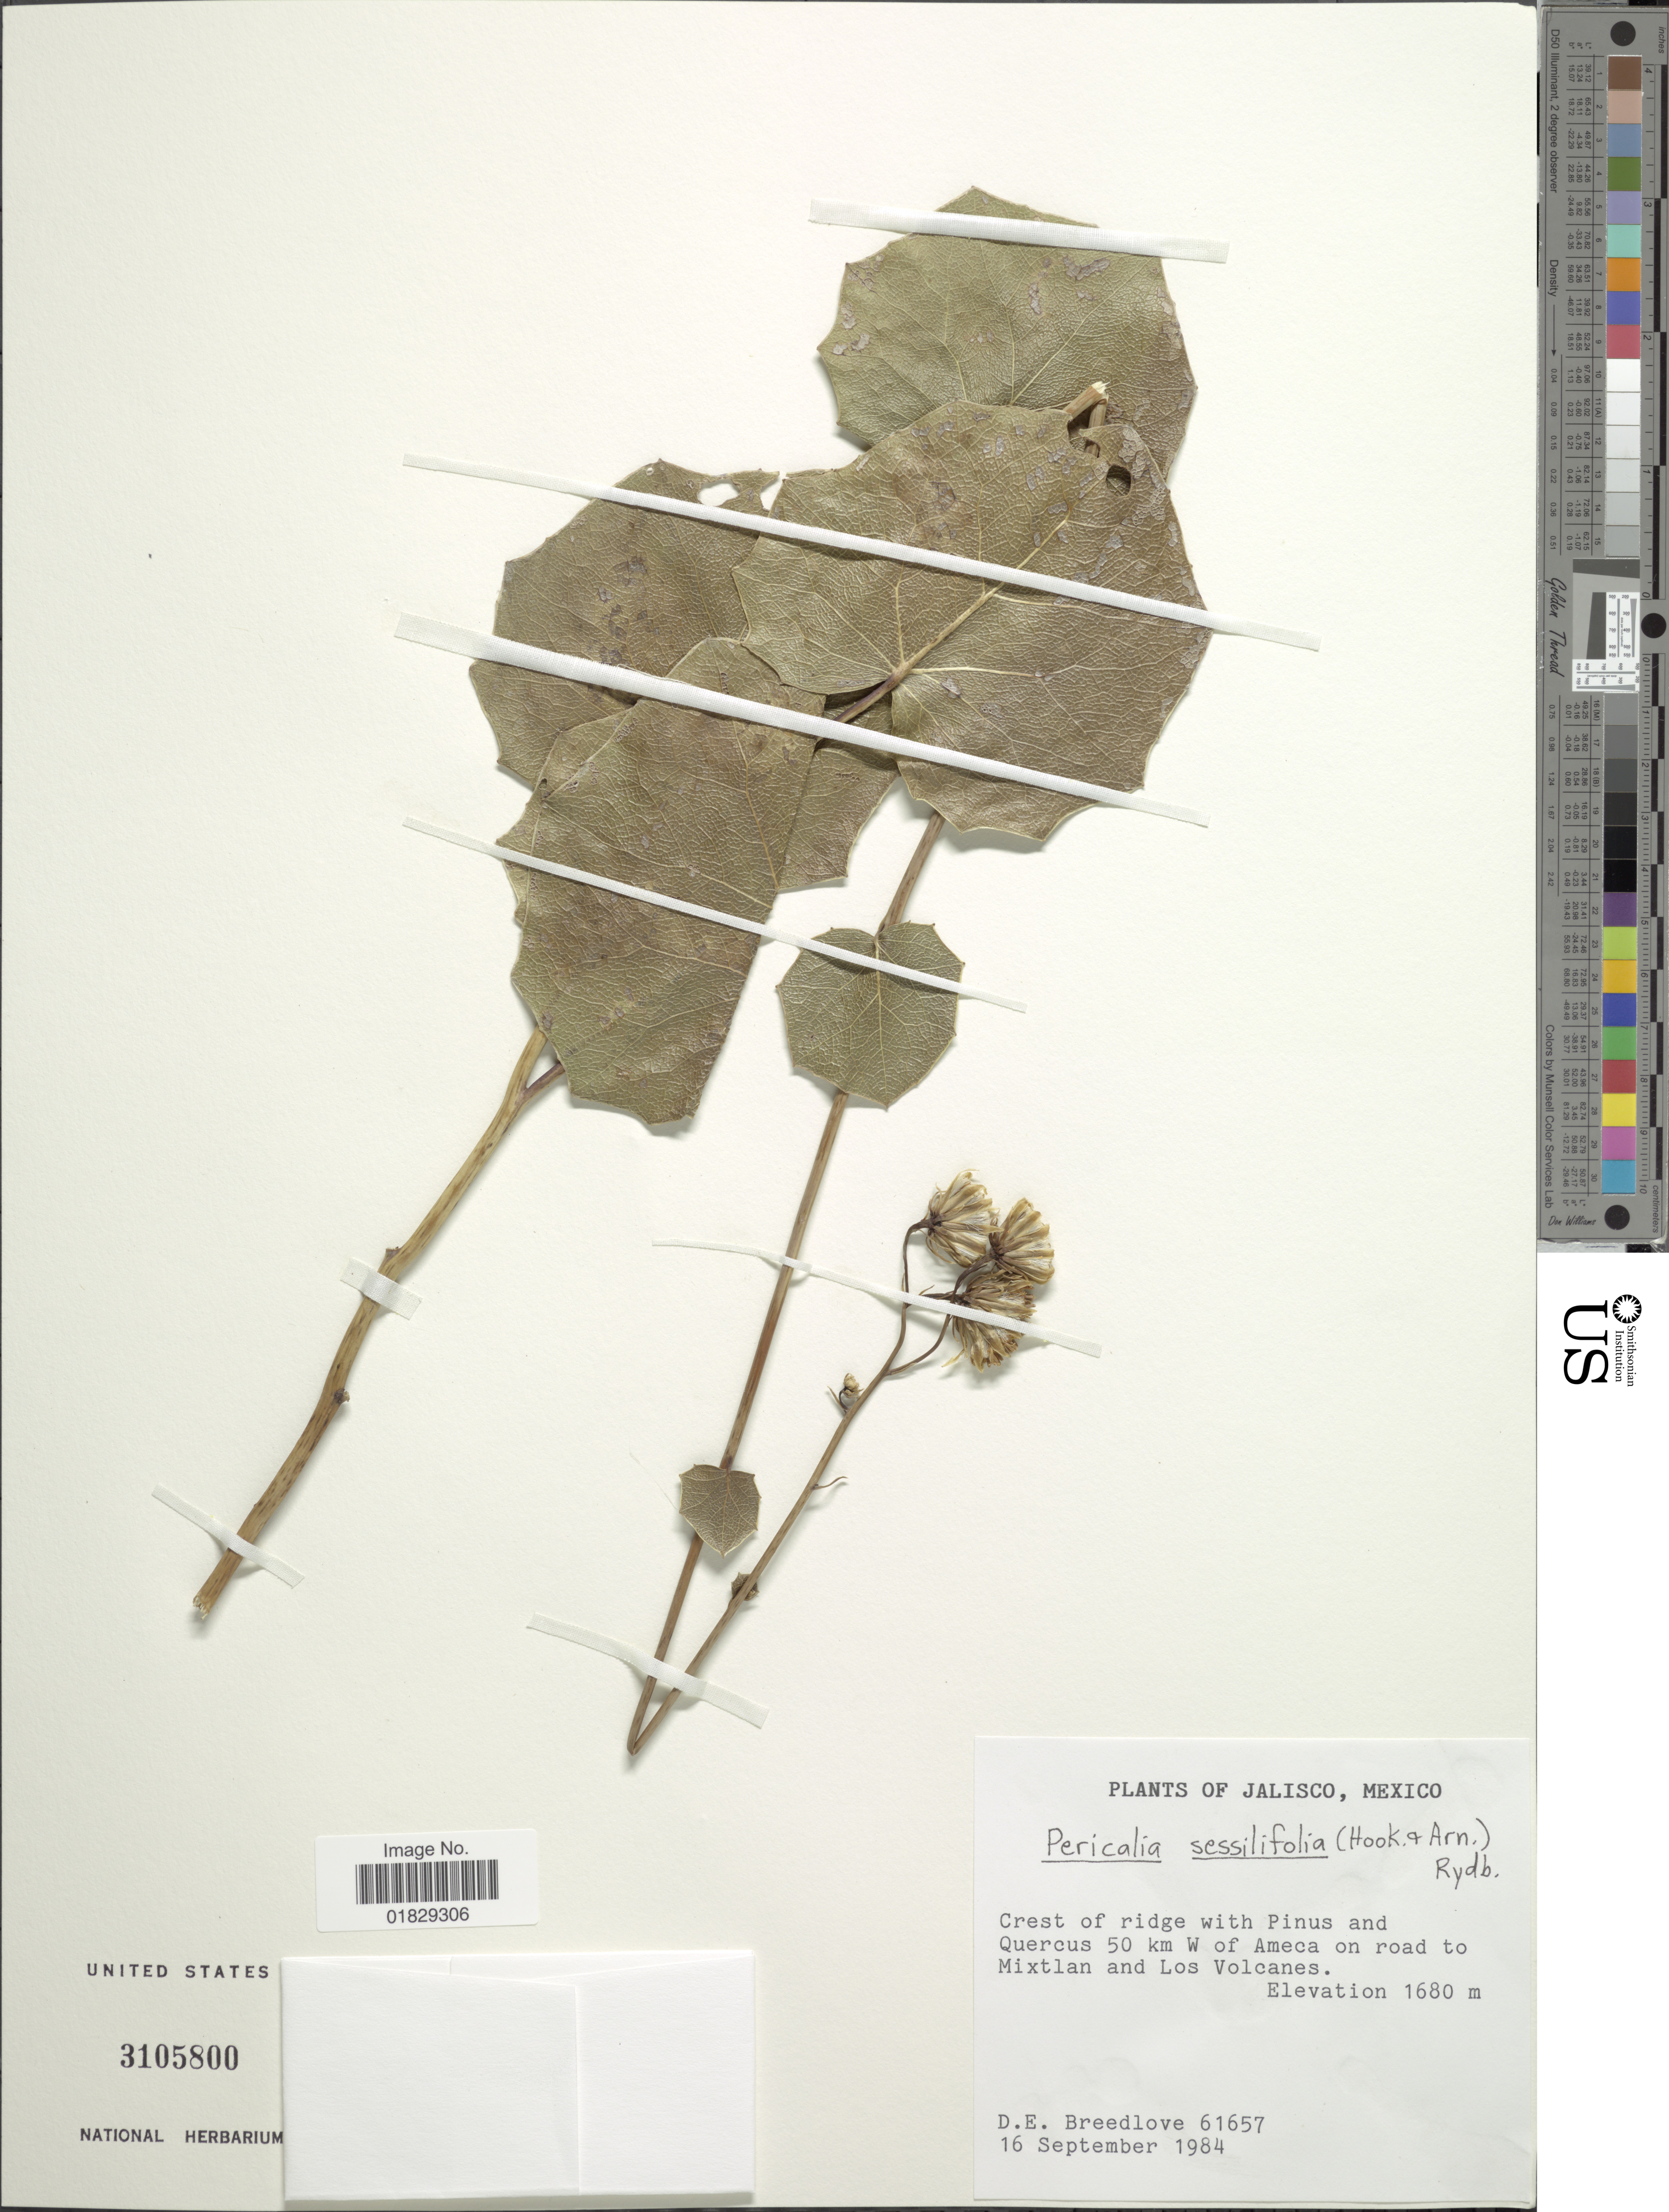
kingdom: Plantae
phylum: Tracheophyta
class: Magnoliopsida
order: Asterales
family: Asteraceae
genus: Roldana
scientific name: Roldana sessilifolia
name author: (Hook.) H. Rob. & Brettell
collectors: D. E. Breedlove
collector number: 61657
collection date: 1984-09-16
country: Mexico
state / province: Jalisco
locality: Crest of ridge with Pinus and Quercus 50 km W of Ameca on road to Mixtlan and Los Volcanes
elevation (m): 1680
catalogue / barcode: US 3105800